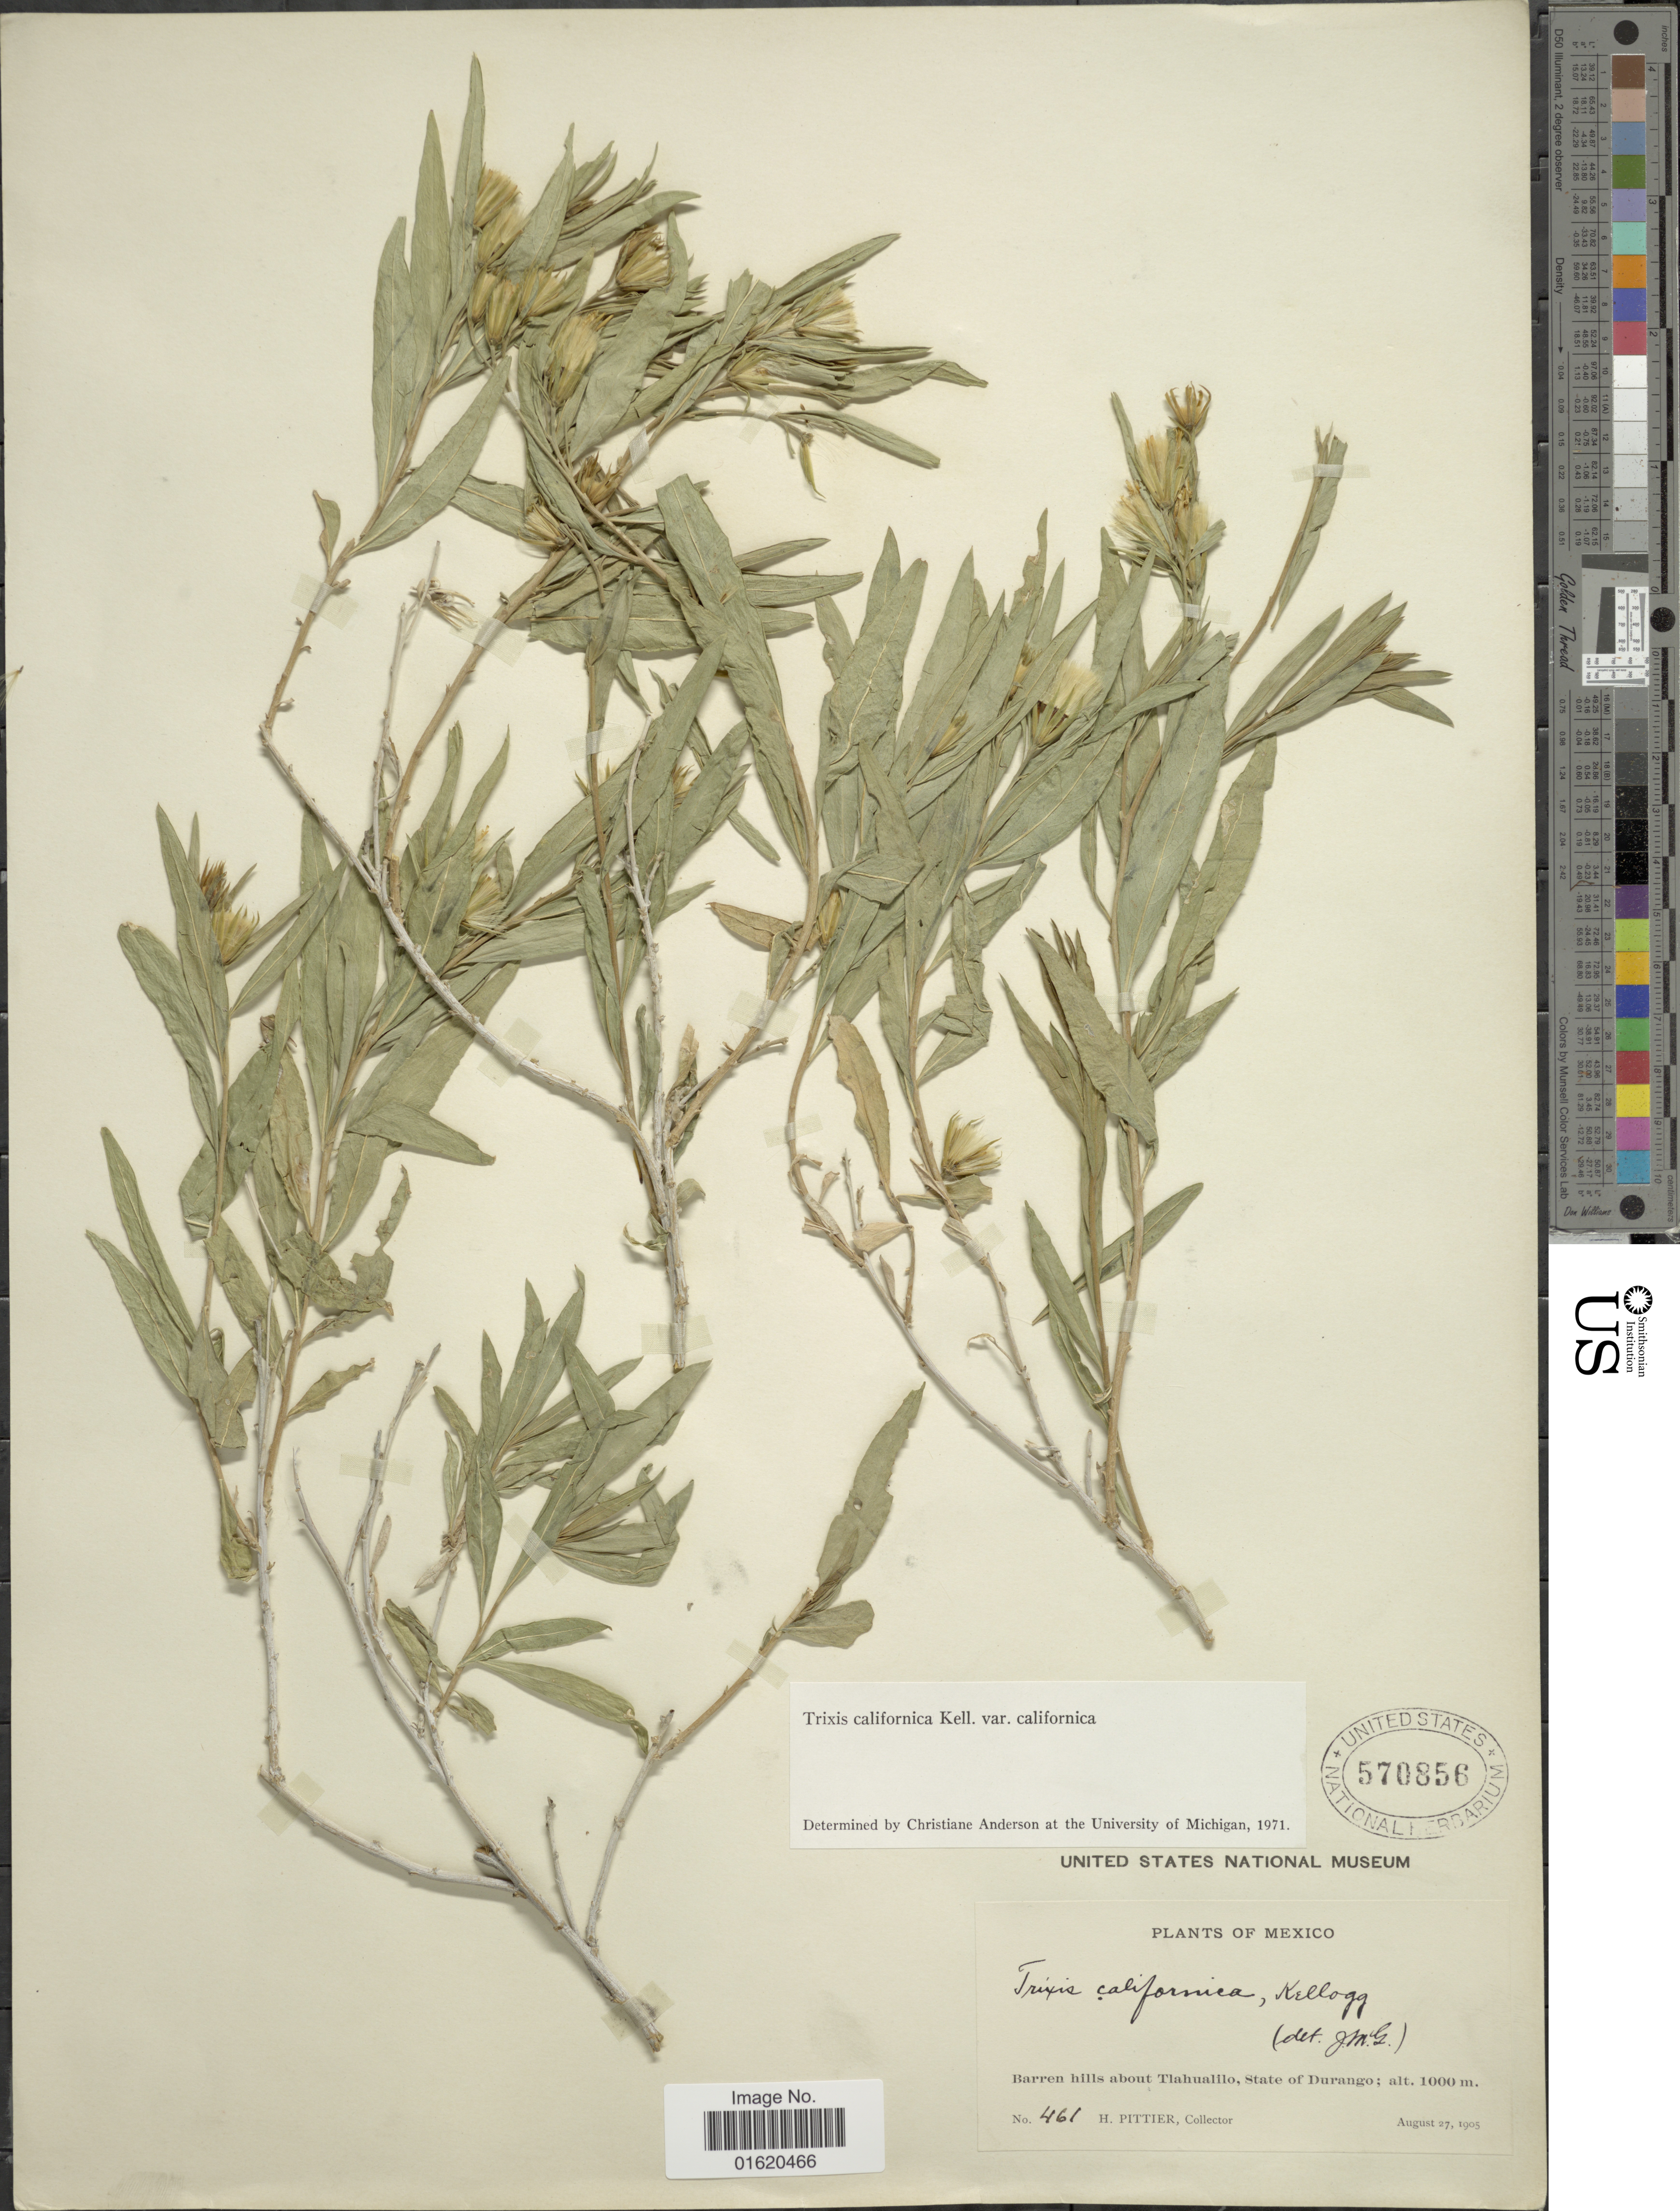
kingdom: Plantae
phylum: Tracheophyta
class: Magnoliopsida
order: Asterales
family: Asteraceae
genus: Trixis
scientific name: Trixis californica var. californica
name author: Kellogg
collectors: H. F. Pittier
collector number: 461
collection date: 1905-08-27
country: Mexico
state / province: Durango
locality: Barren hills aboutTlahualilo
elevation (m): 1000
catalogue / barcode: US 570856